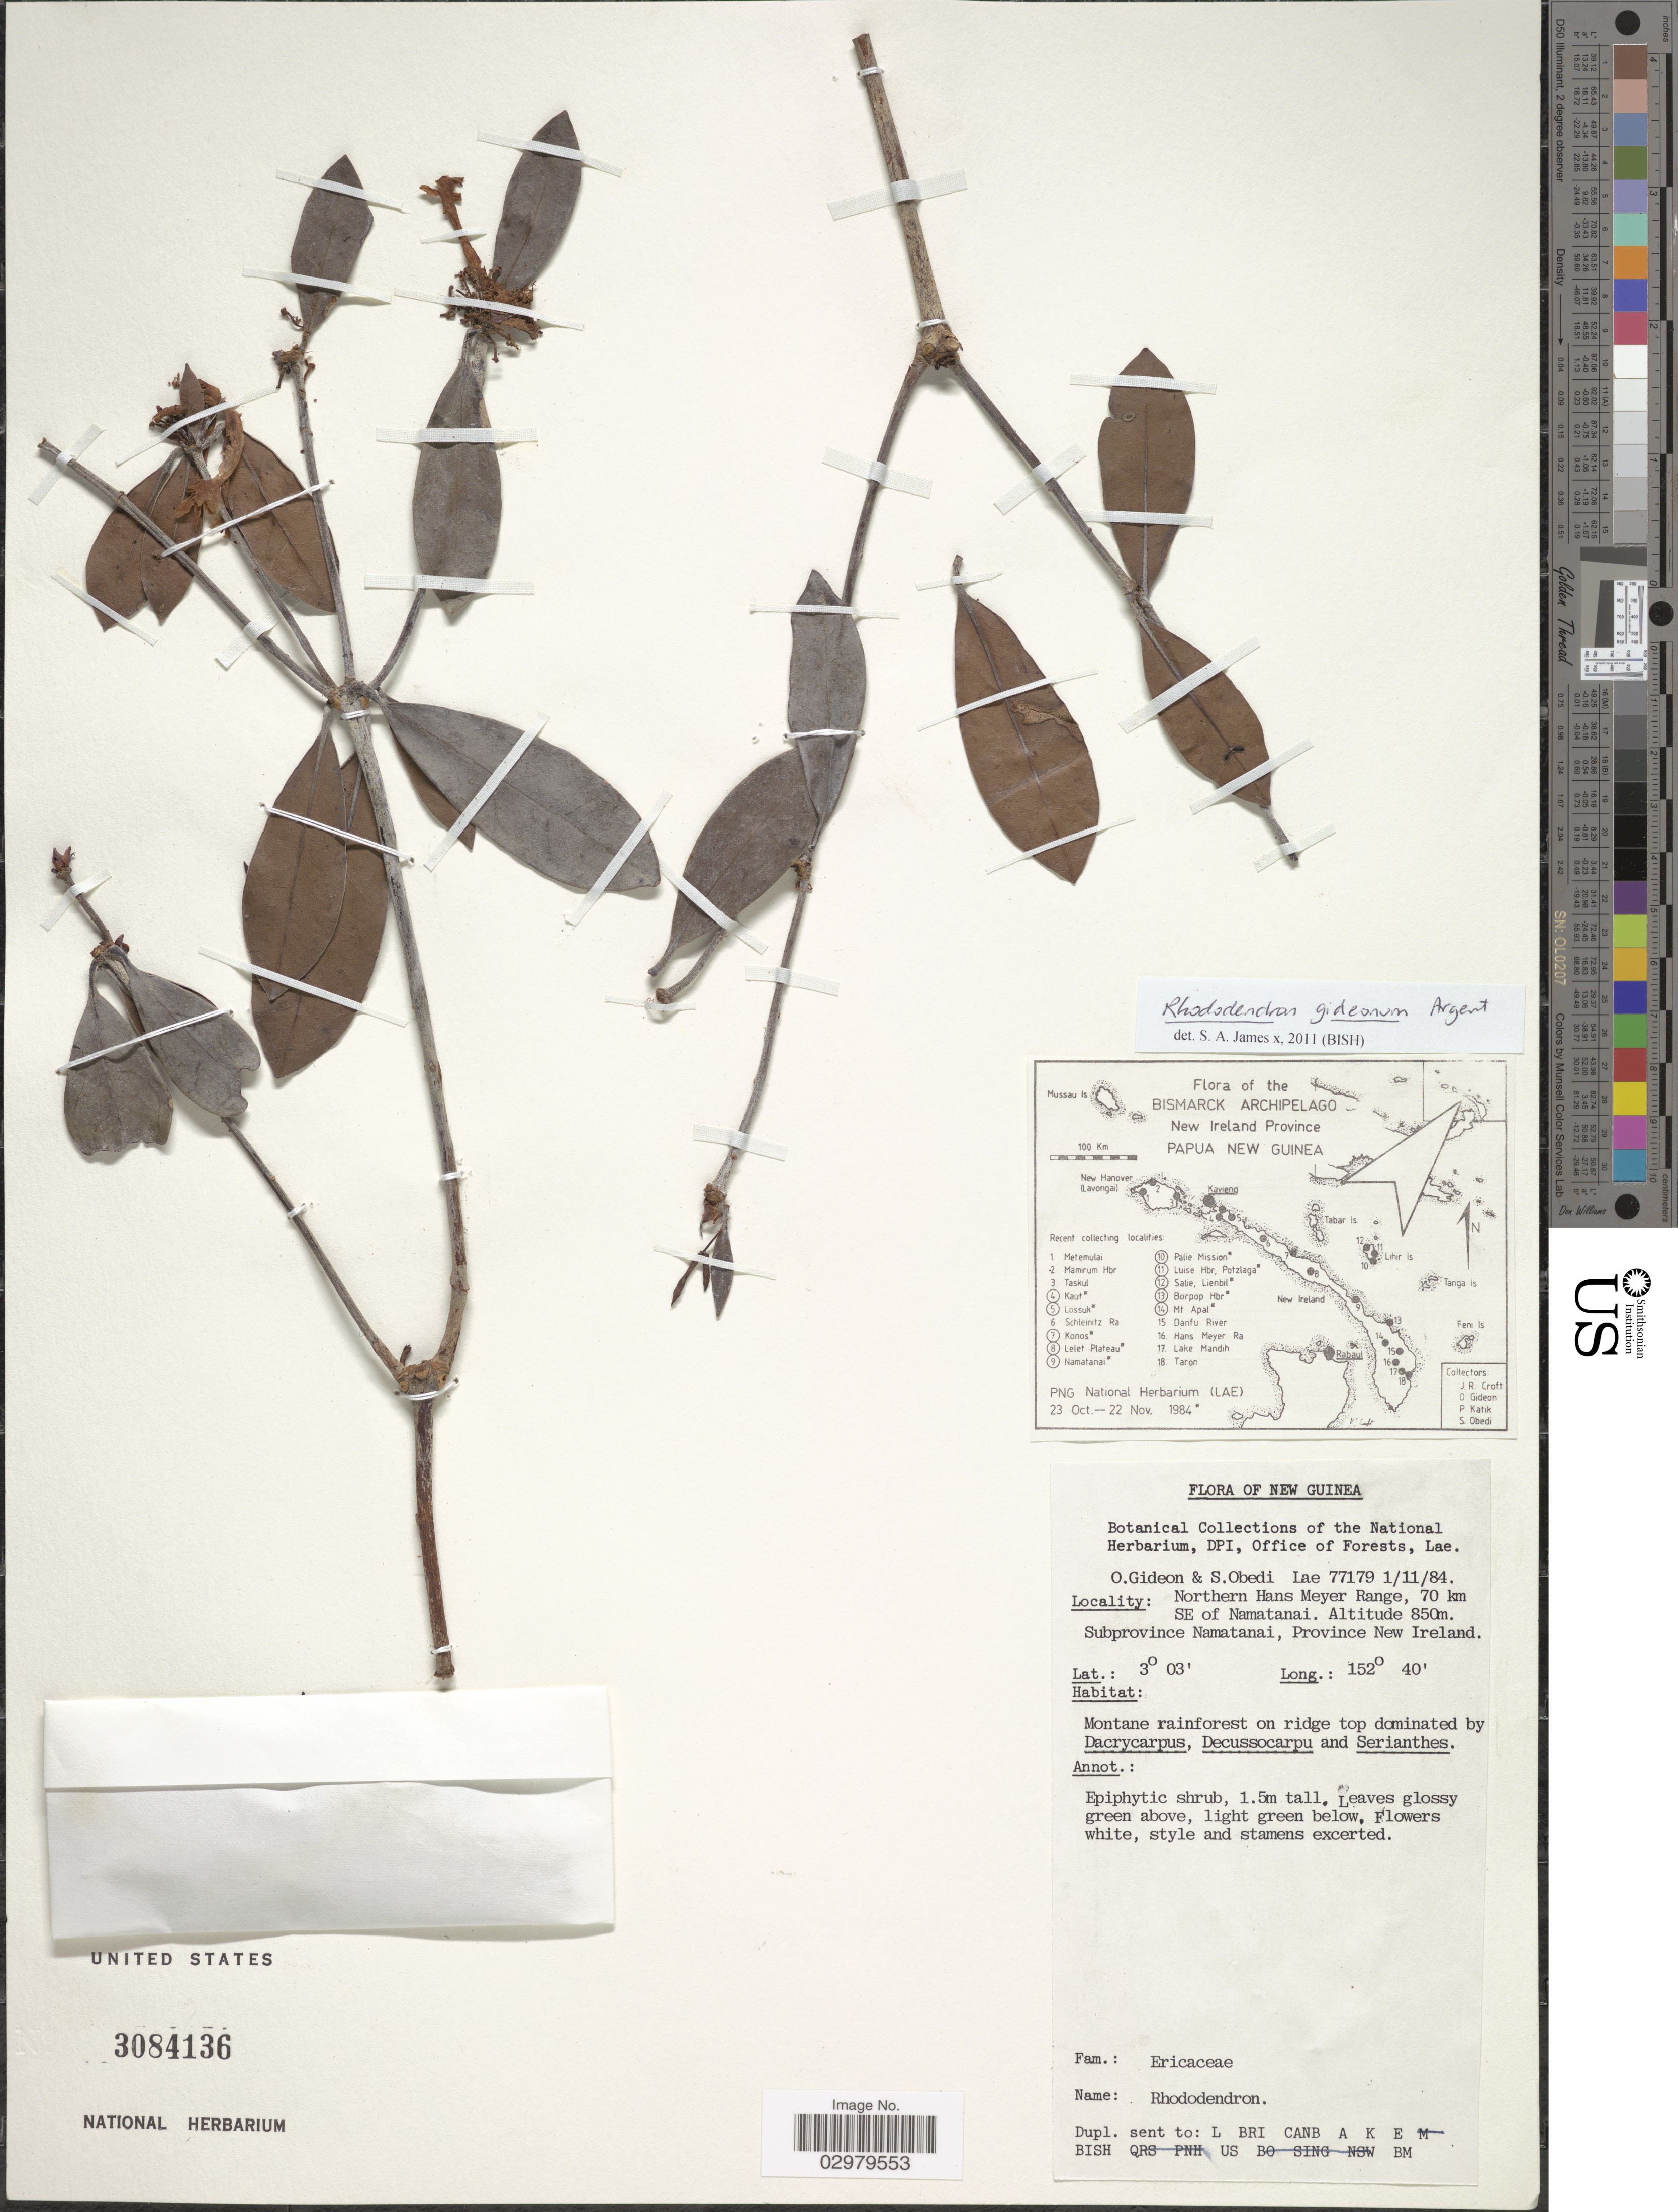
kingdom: Plantae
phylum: Tracheophyta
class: Magnoliopsida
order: Ericales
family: Ericaceae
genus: Rhododendron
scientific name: Rhododendron gideonii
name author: Argent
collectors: O. Gideon & S. Obedi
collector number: Lae 77179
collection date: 1984-11-01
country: Papua New Guinea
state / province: New Ireland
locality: Northern Hans Meyer Range, 70 km SE of Namatanai. Subprovince Namatanai.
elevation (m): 850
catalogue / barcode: US 3084136